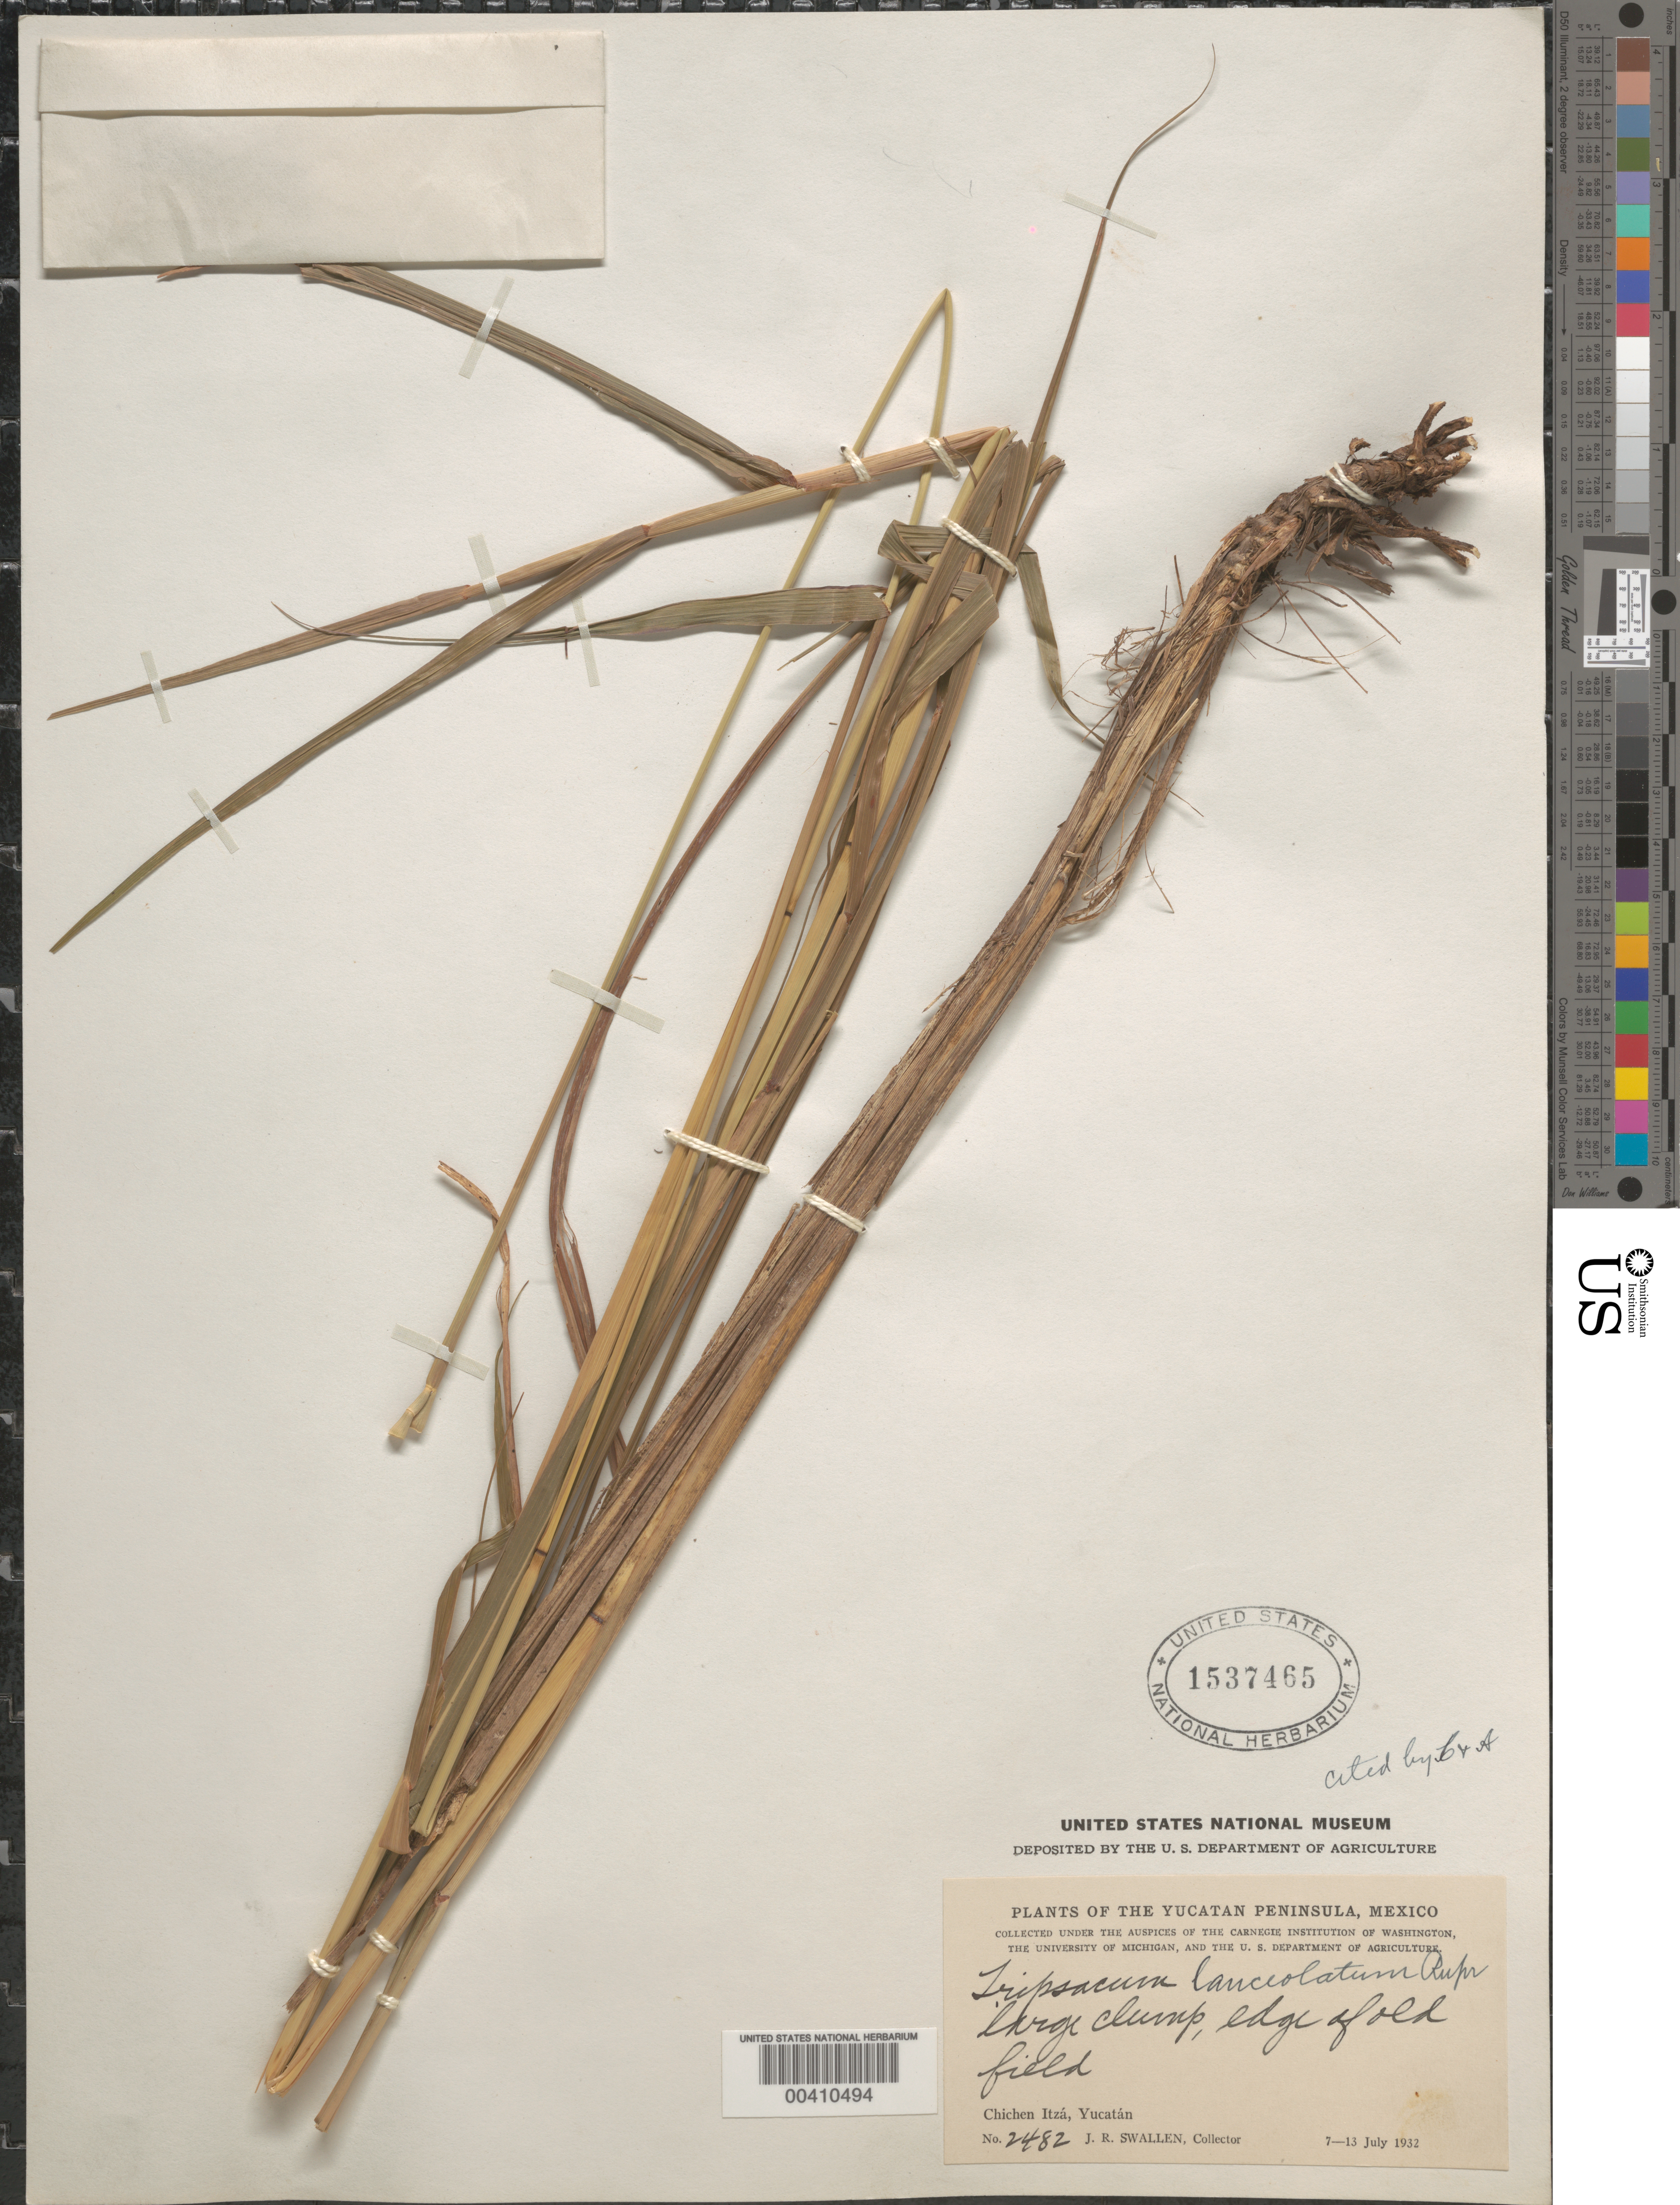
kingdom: Plantae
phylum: Tracheophyta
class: Liliopsida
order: Poales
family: Poaceae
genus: Tripsacum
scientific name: Tripsacum lanceolatum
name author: Rupr. ex E. Fourn.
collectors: J. R. Swallen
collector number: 2482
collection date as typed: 7 Jul 1932 to 13 Jul 1932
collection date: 1932-07-07/1932-07-13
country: Mexico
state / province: Yucatan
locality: Chichen Itz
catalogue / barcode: US 1537465